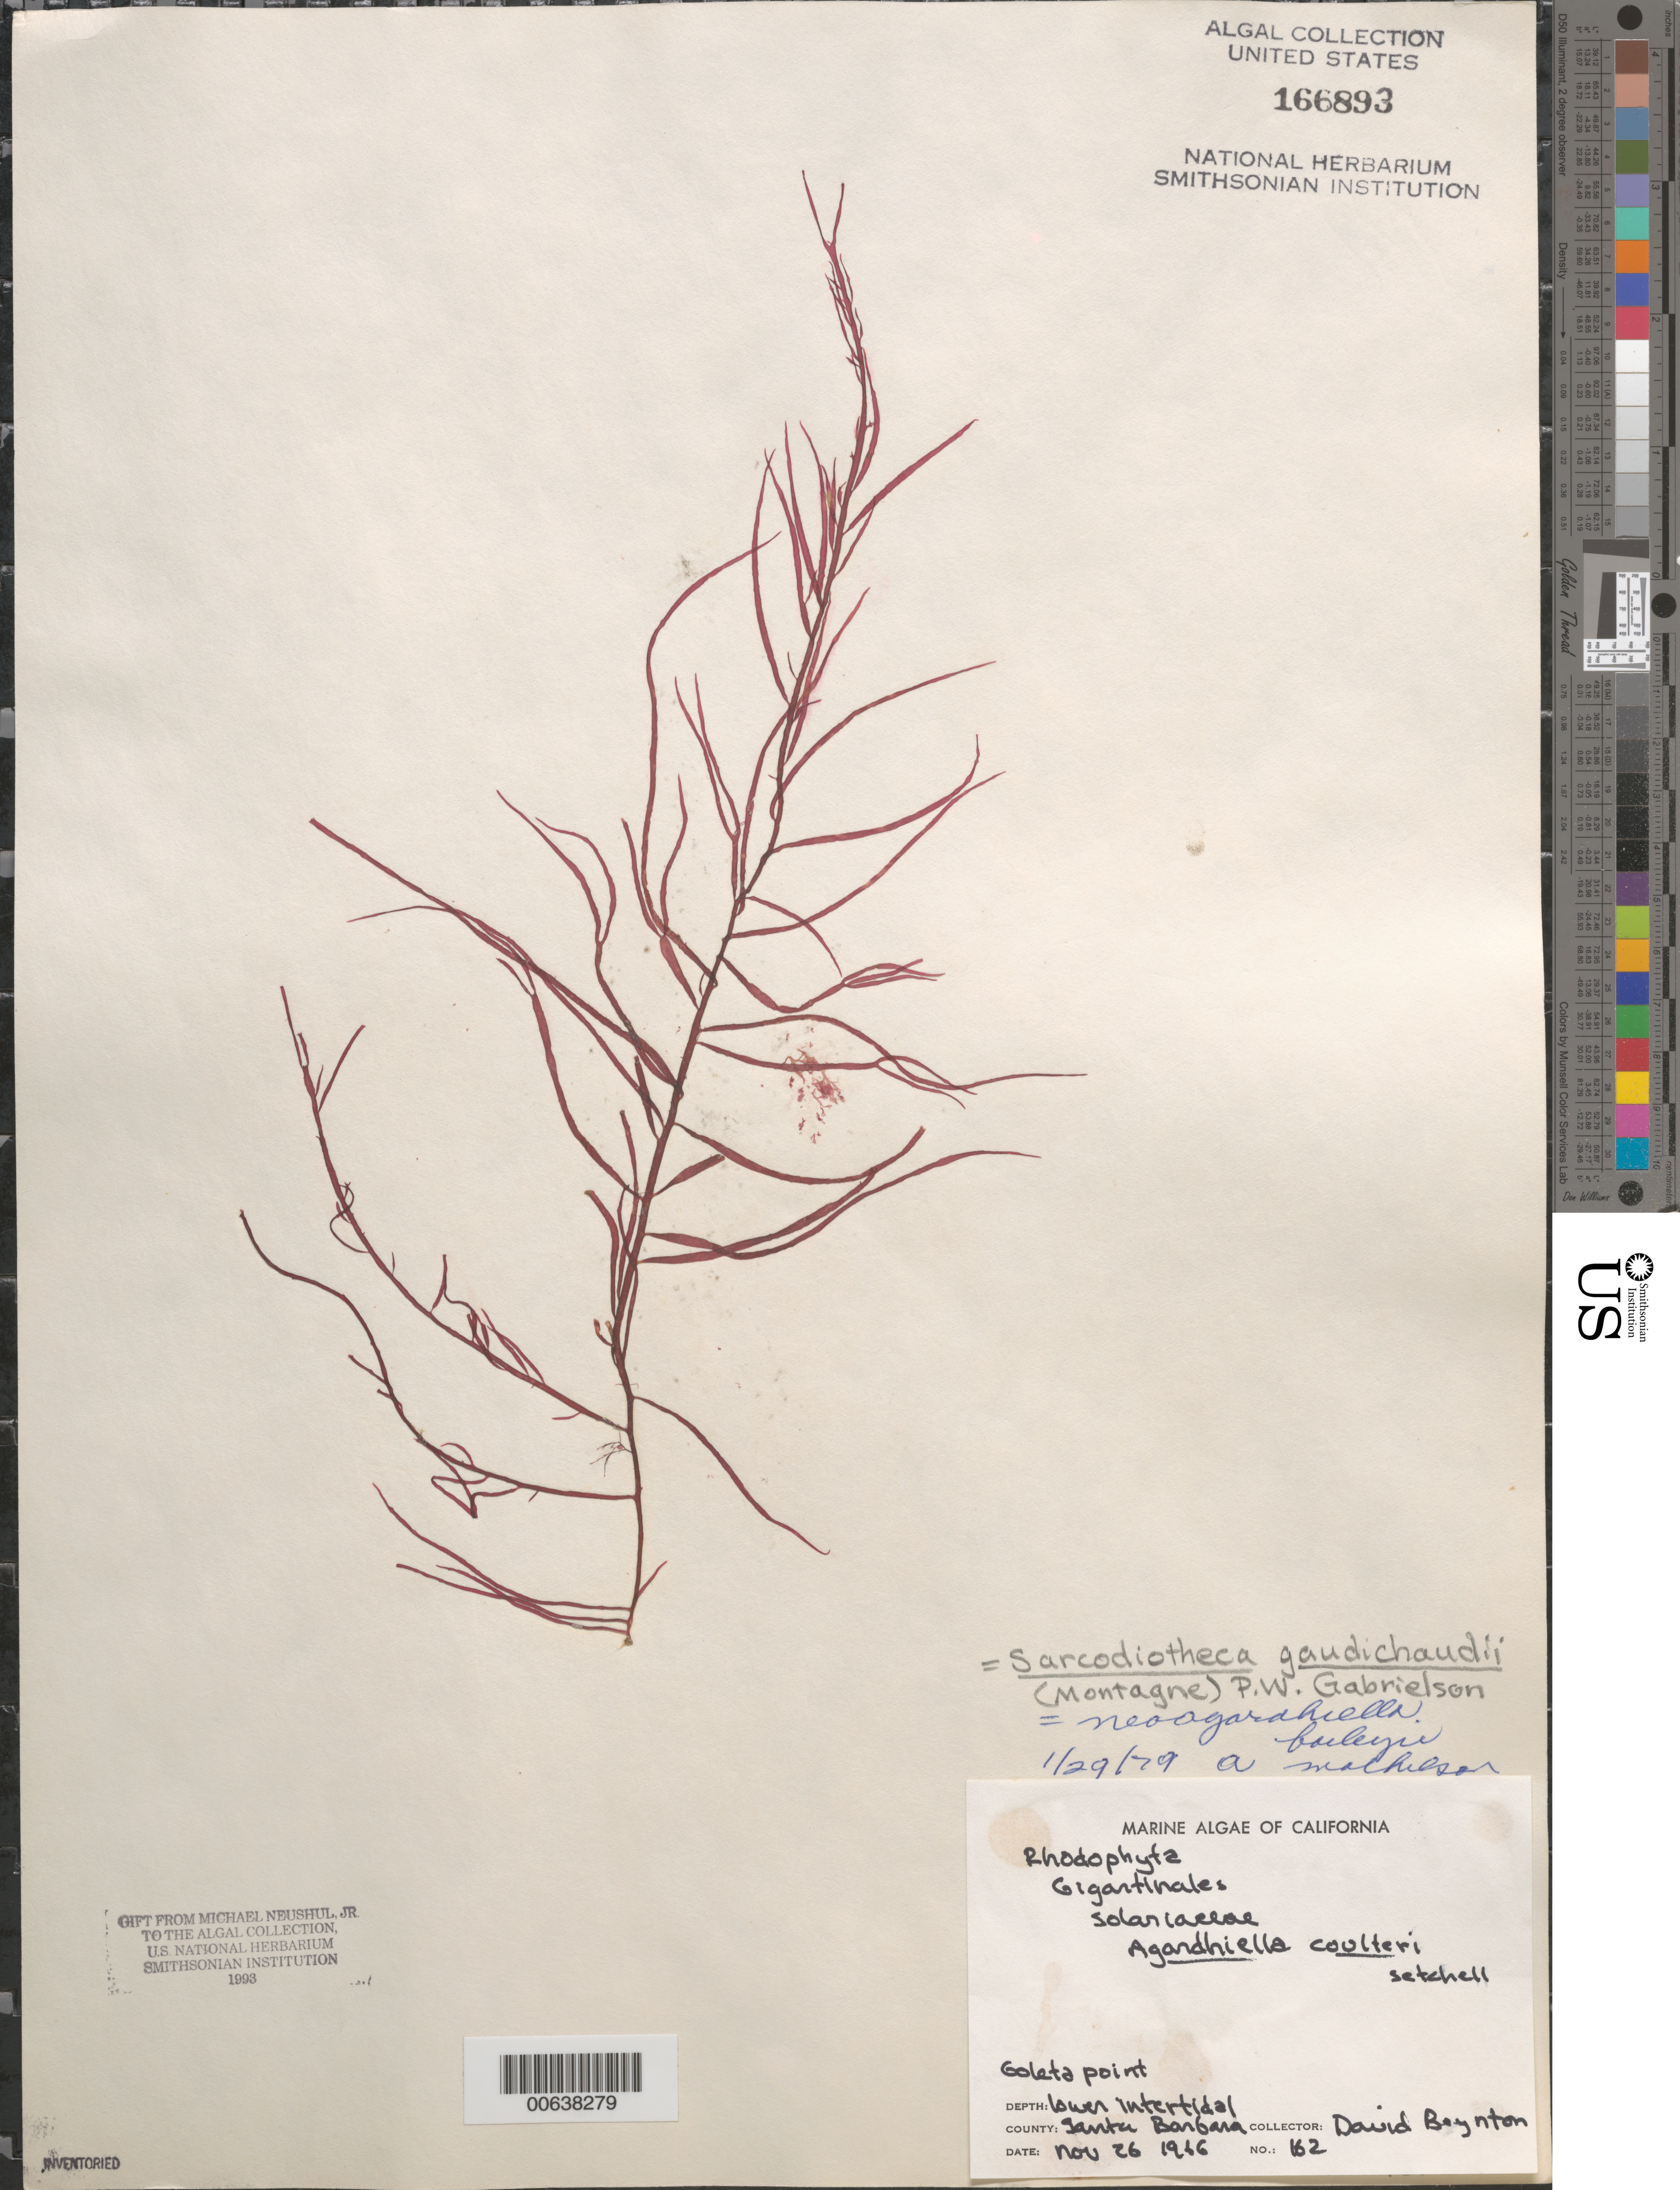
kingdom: Plantae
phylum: Rhodophyta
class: Florideophyceae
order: Gigartinales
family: Solieriaceae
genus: Sarcodiotheca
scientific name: Sarcodiotheca gaudichaudii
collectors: D. Boynton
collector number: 162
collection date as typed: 26 Nov 1966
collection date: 1966-11-26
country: United States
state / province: California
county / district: Santa Barbara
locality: Goleta Point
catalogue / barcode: US 166893